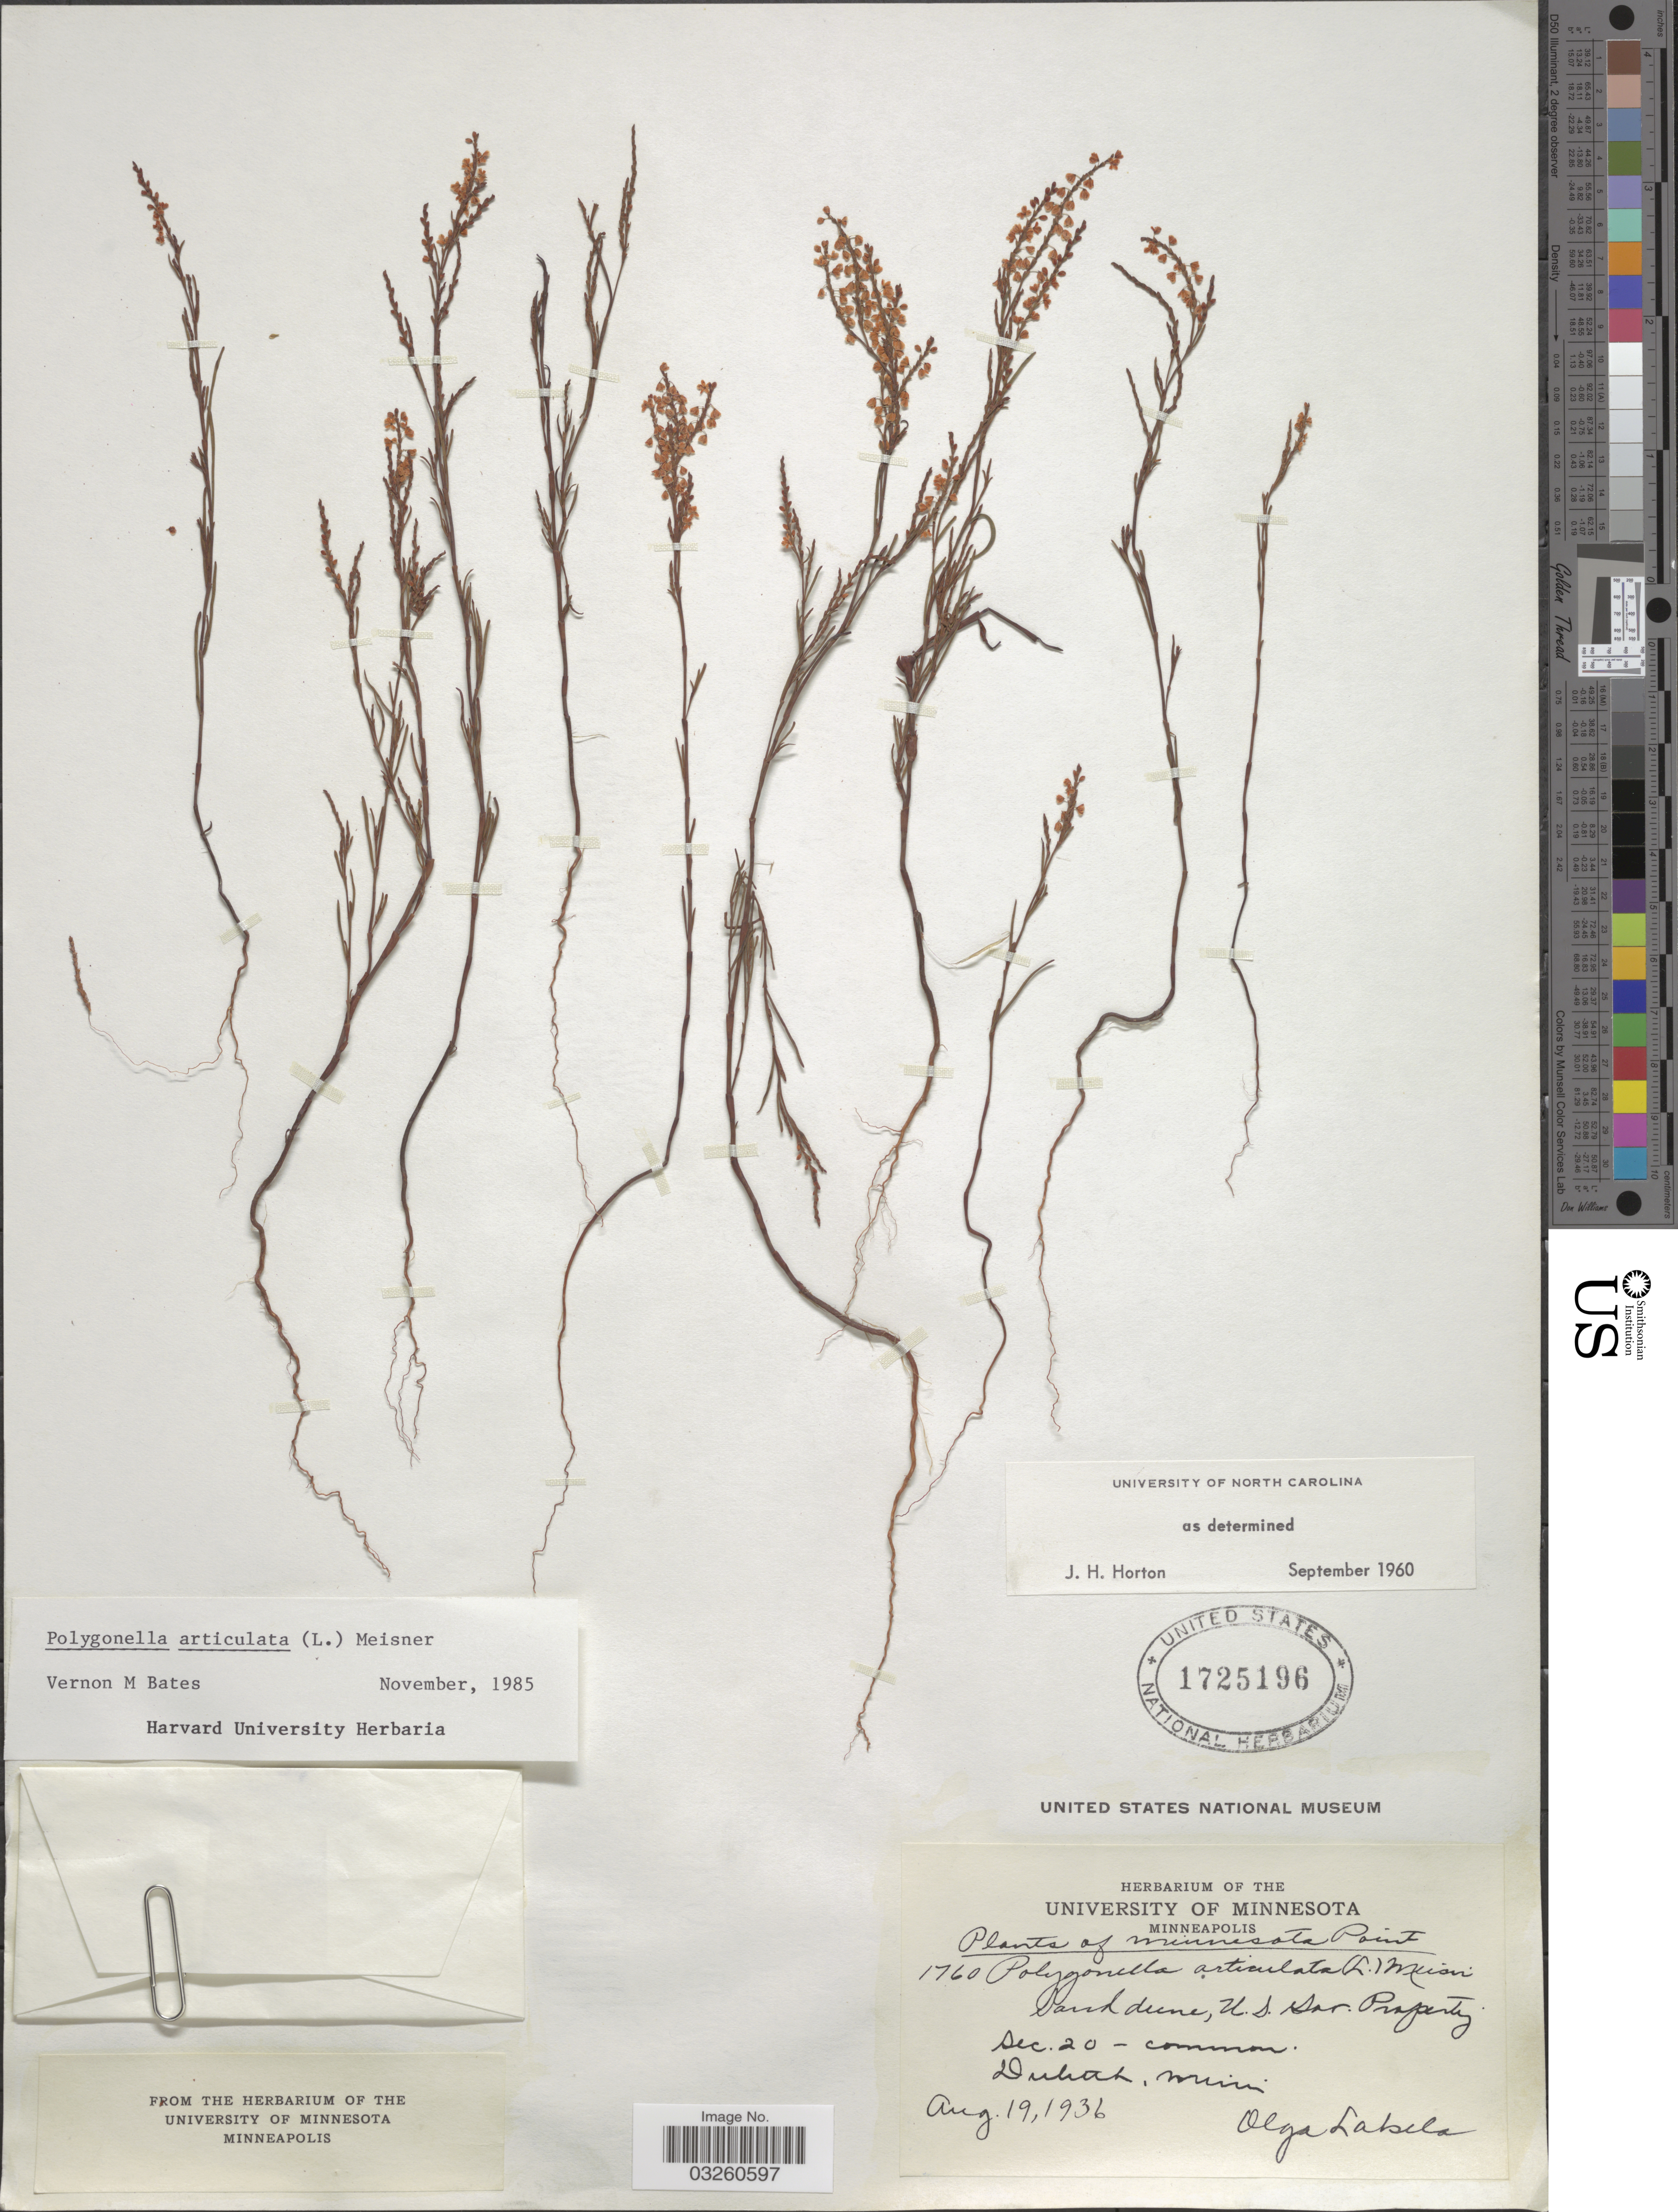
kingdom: Plantae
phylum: Tracheophyta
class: Magnoliopsida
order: Caryophyllales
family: Polygonaceae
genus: Polygonella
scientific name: Polygonella articulata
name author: (L.) Meisn.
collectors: O. K. Lakela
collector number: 1760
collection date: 1936-08-19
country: United States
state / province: Minnesota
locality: Duluth.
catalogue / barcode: US 1725196